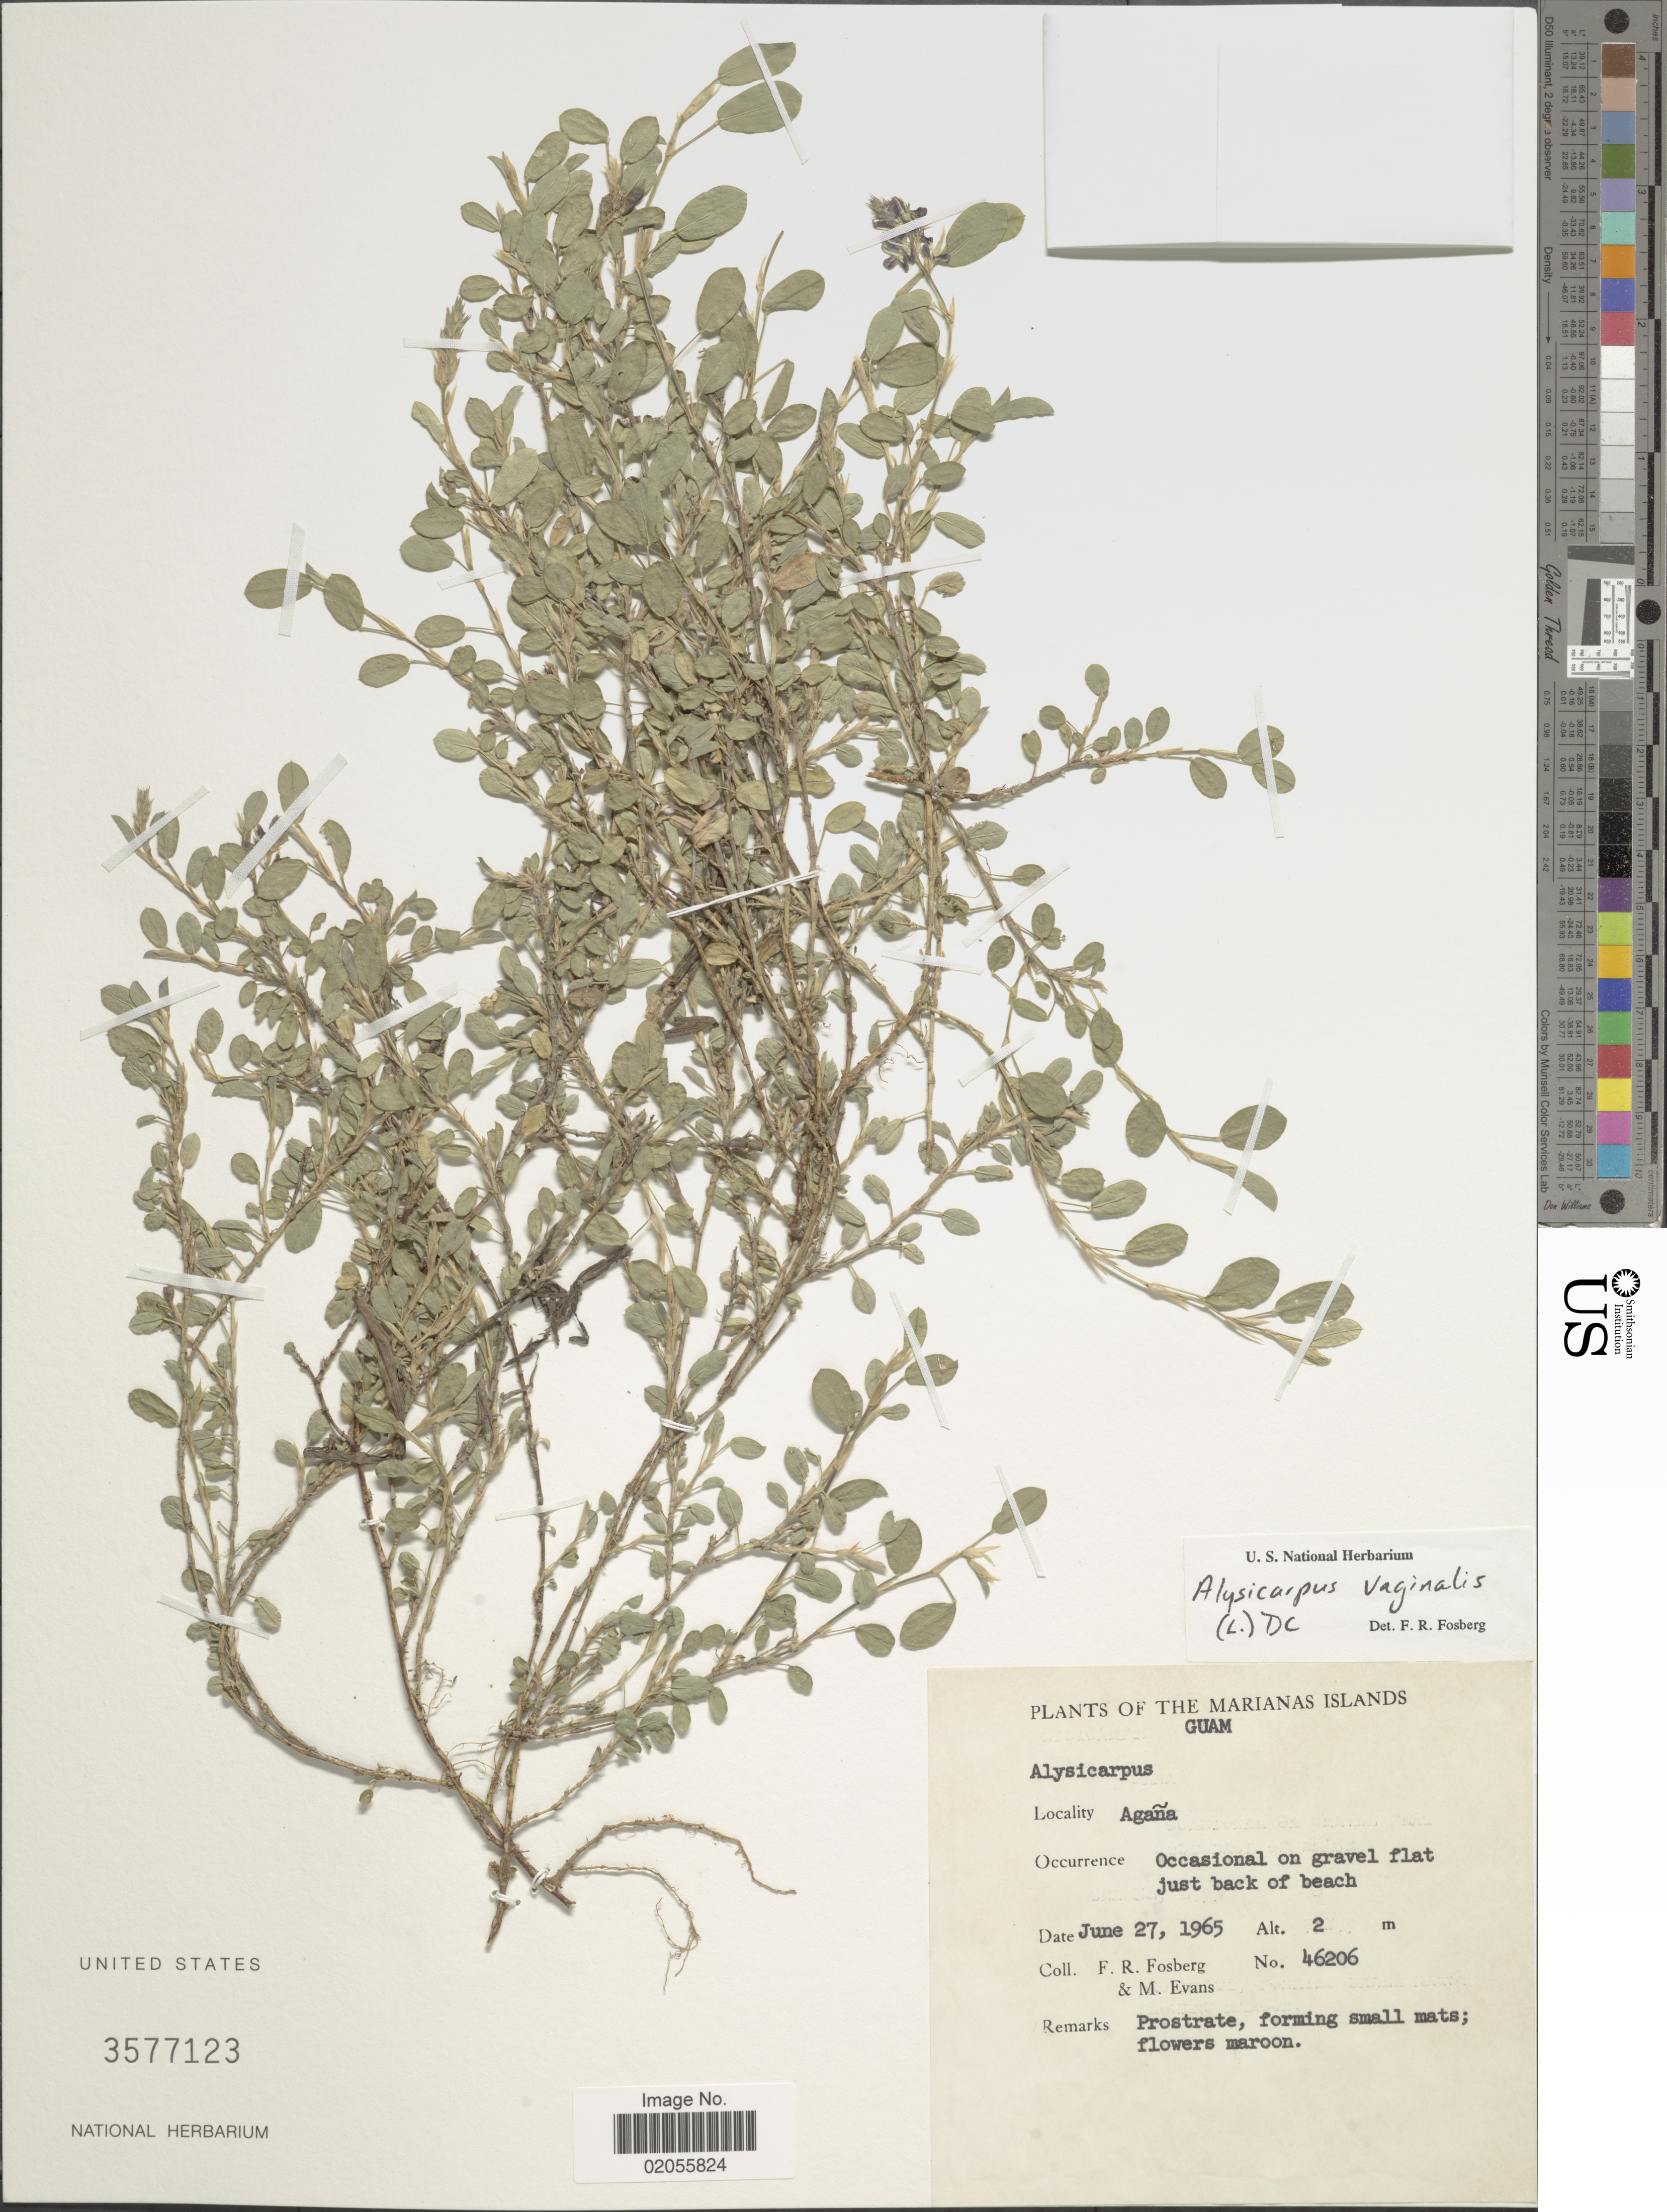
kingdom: Plantae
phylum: Tracheophyta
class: Magnoliopsida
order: Fabales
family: Fabaceae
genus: Alysicarpus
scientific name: Alysicarpus vaginalis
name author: (L.) DC.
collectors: F. R. Fosberg & M. Evans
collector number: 46206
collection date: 1965-06-27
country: Guam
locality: The Marianas Islands, Just back of beach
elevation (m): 2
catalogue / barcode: US 3577123